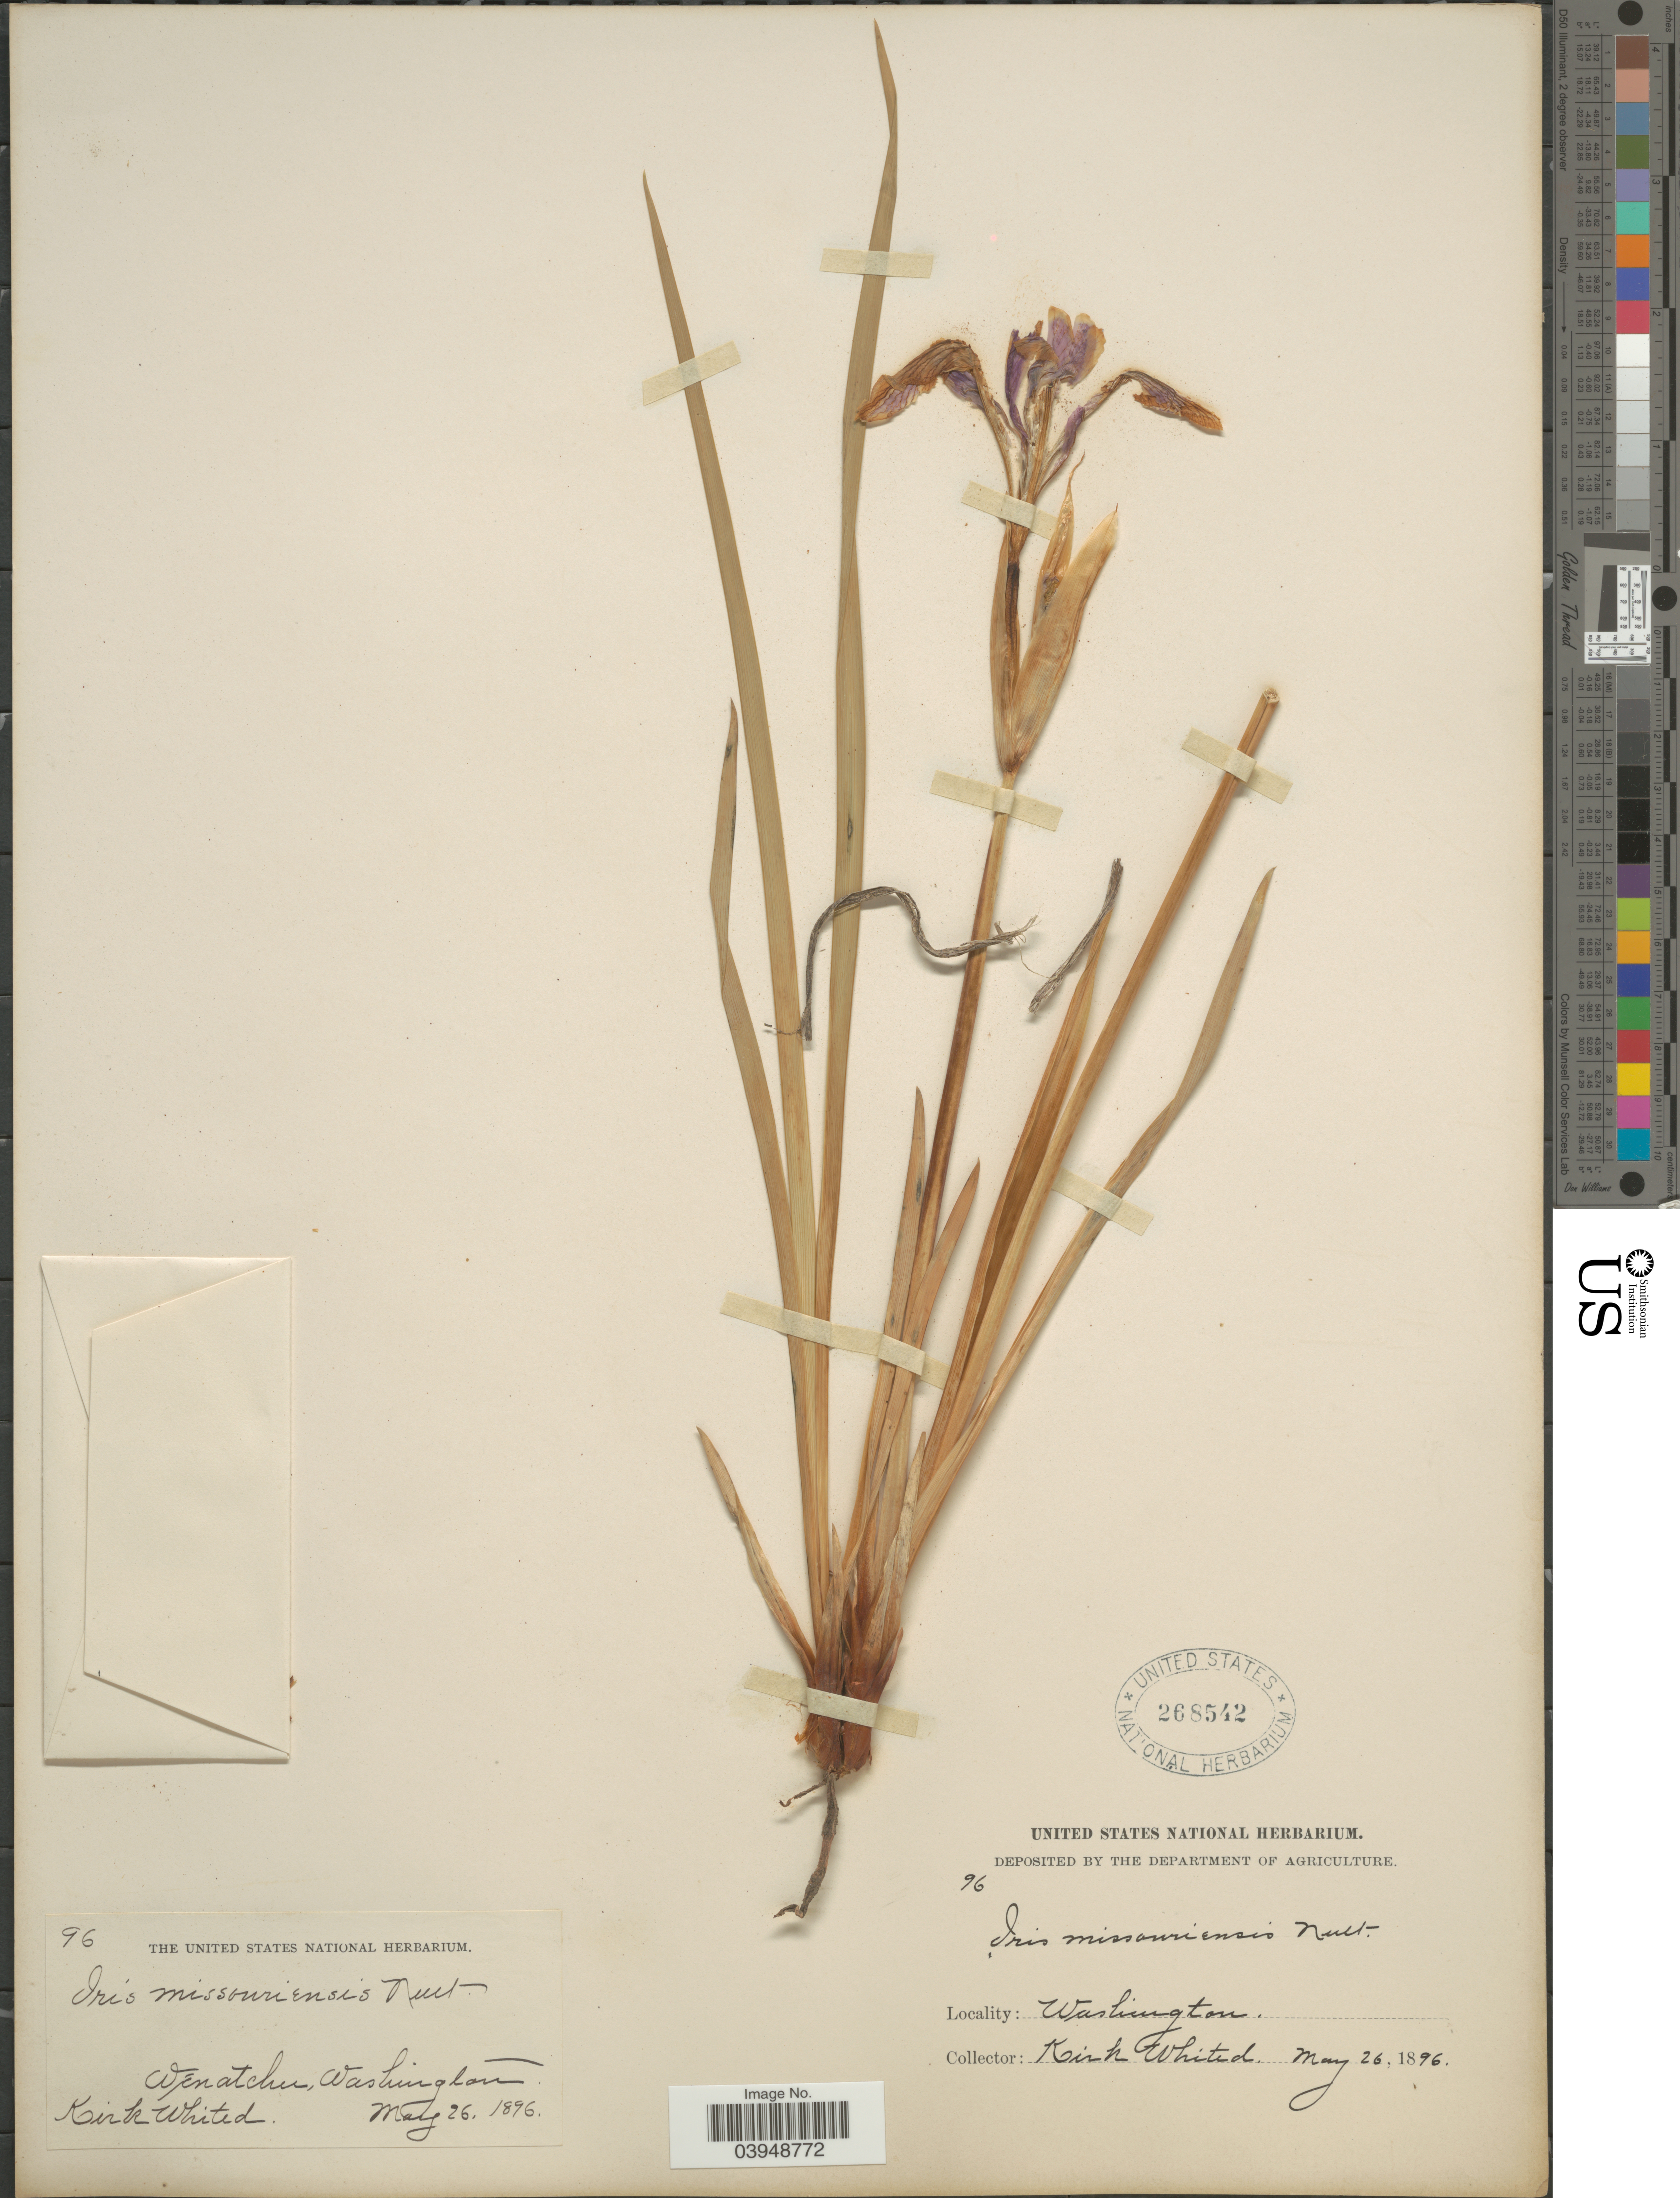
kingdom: Plantae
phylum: Tracheophyta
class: Liliopsida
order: Asparagales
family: Iridaceae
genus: Iris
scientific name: Iris missouriensis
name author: Nutt.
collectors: K. Whited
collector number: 96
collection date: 1896-05-26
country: United States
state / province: Washington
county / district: Chelan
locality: Wenatchee.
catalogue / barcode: US 268542